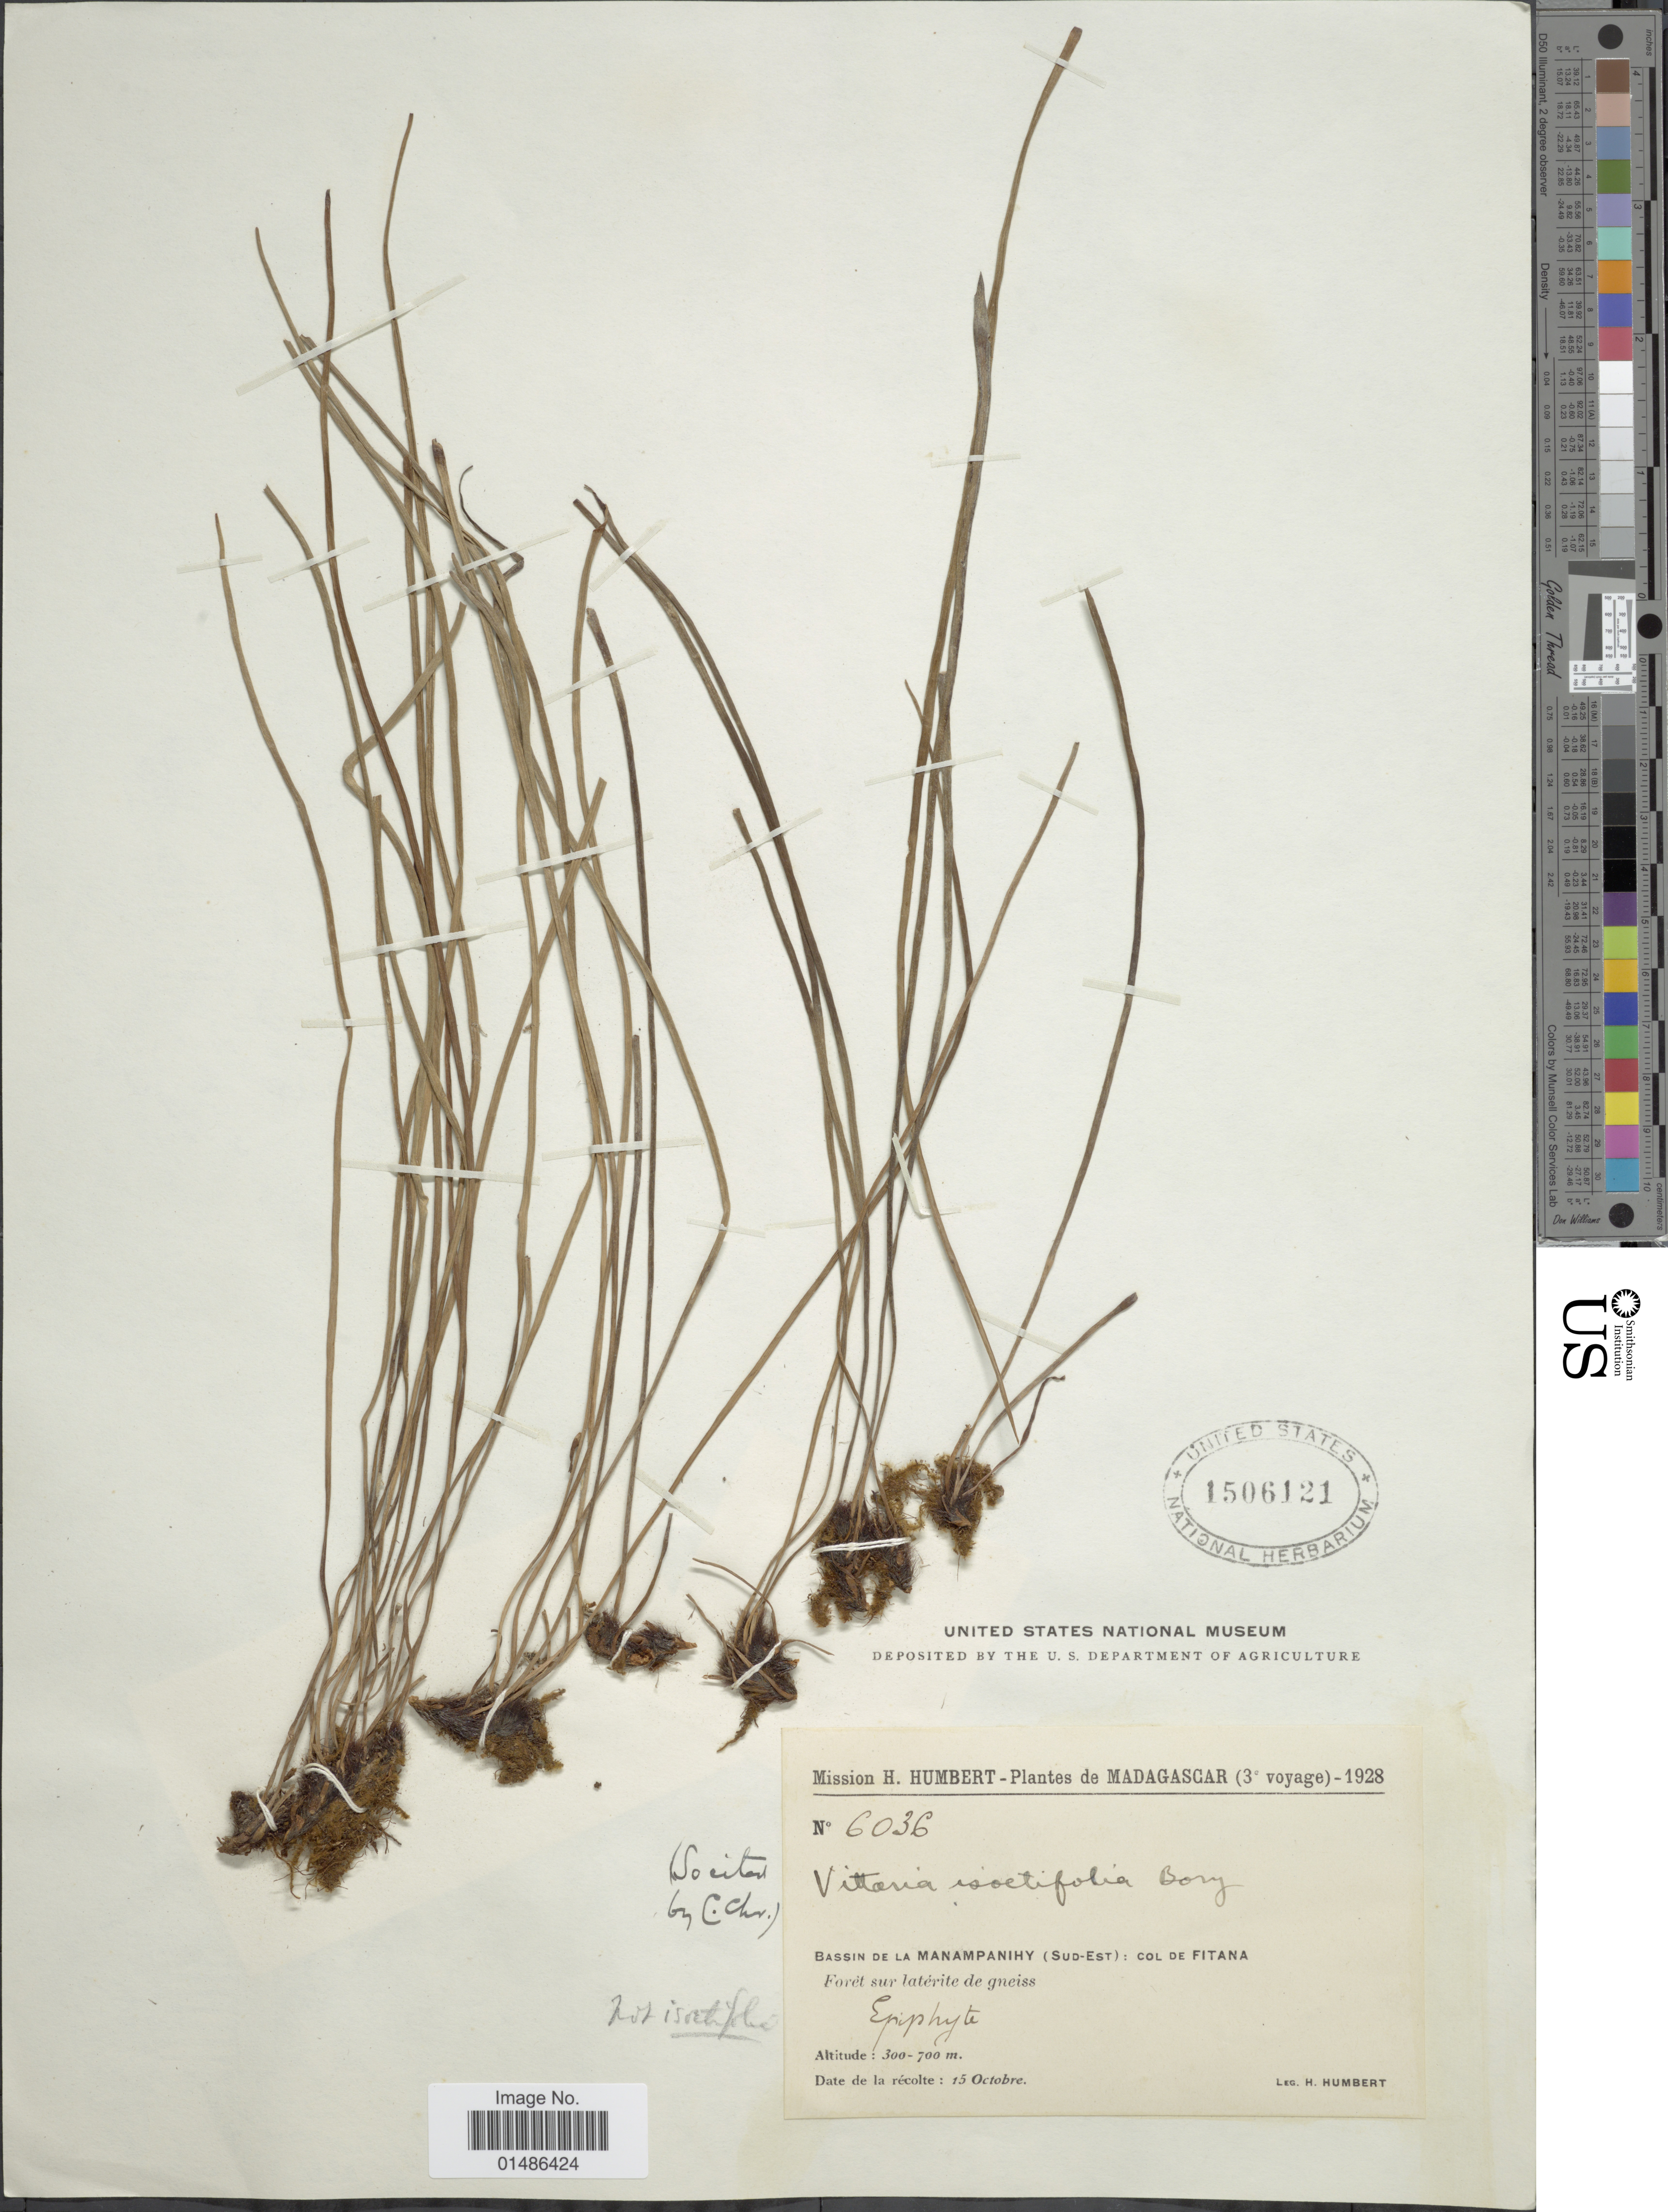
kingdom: Plantae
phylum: Tracheophyta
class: Polypodiopsida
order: Polypodiales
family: Pteridaceae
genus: Haplopteris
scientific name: Haplopteris isoetifolia comb. in ed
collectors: H. Humbert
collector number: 6036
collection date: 1928-10-15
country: Madagascar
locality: Bassin de la Manampanihy (Sud-East): Col de Fitana. Forèt sur latérite de gneiss.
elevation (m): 300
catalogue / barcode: US 1506121